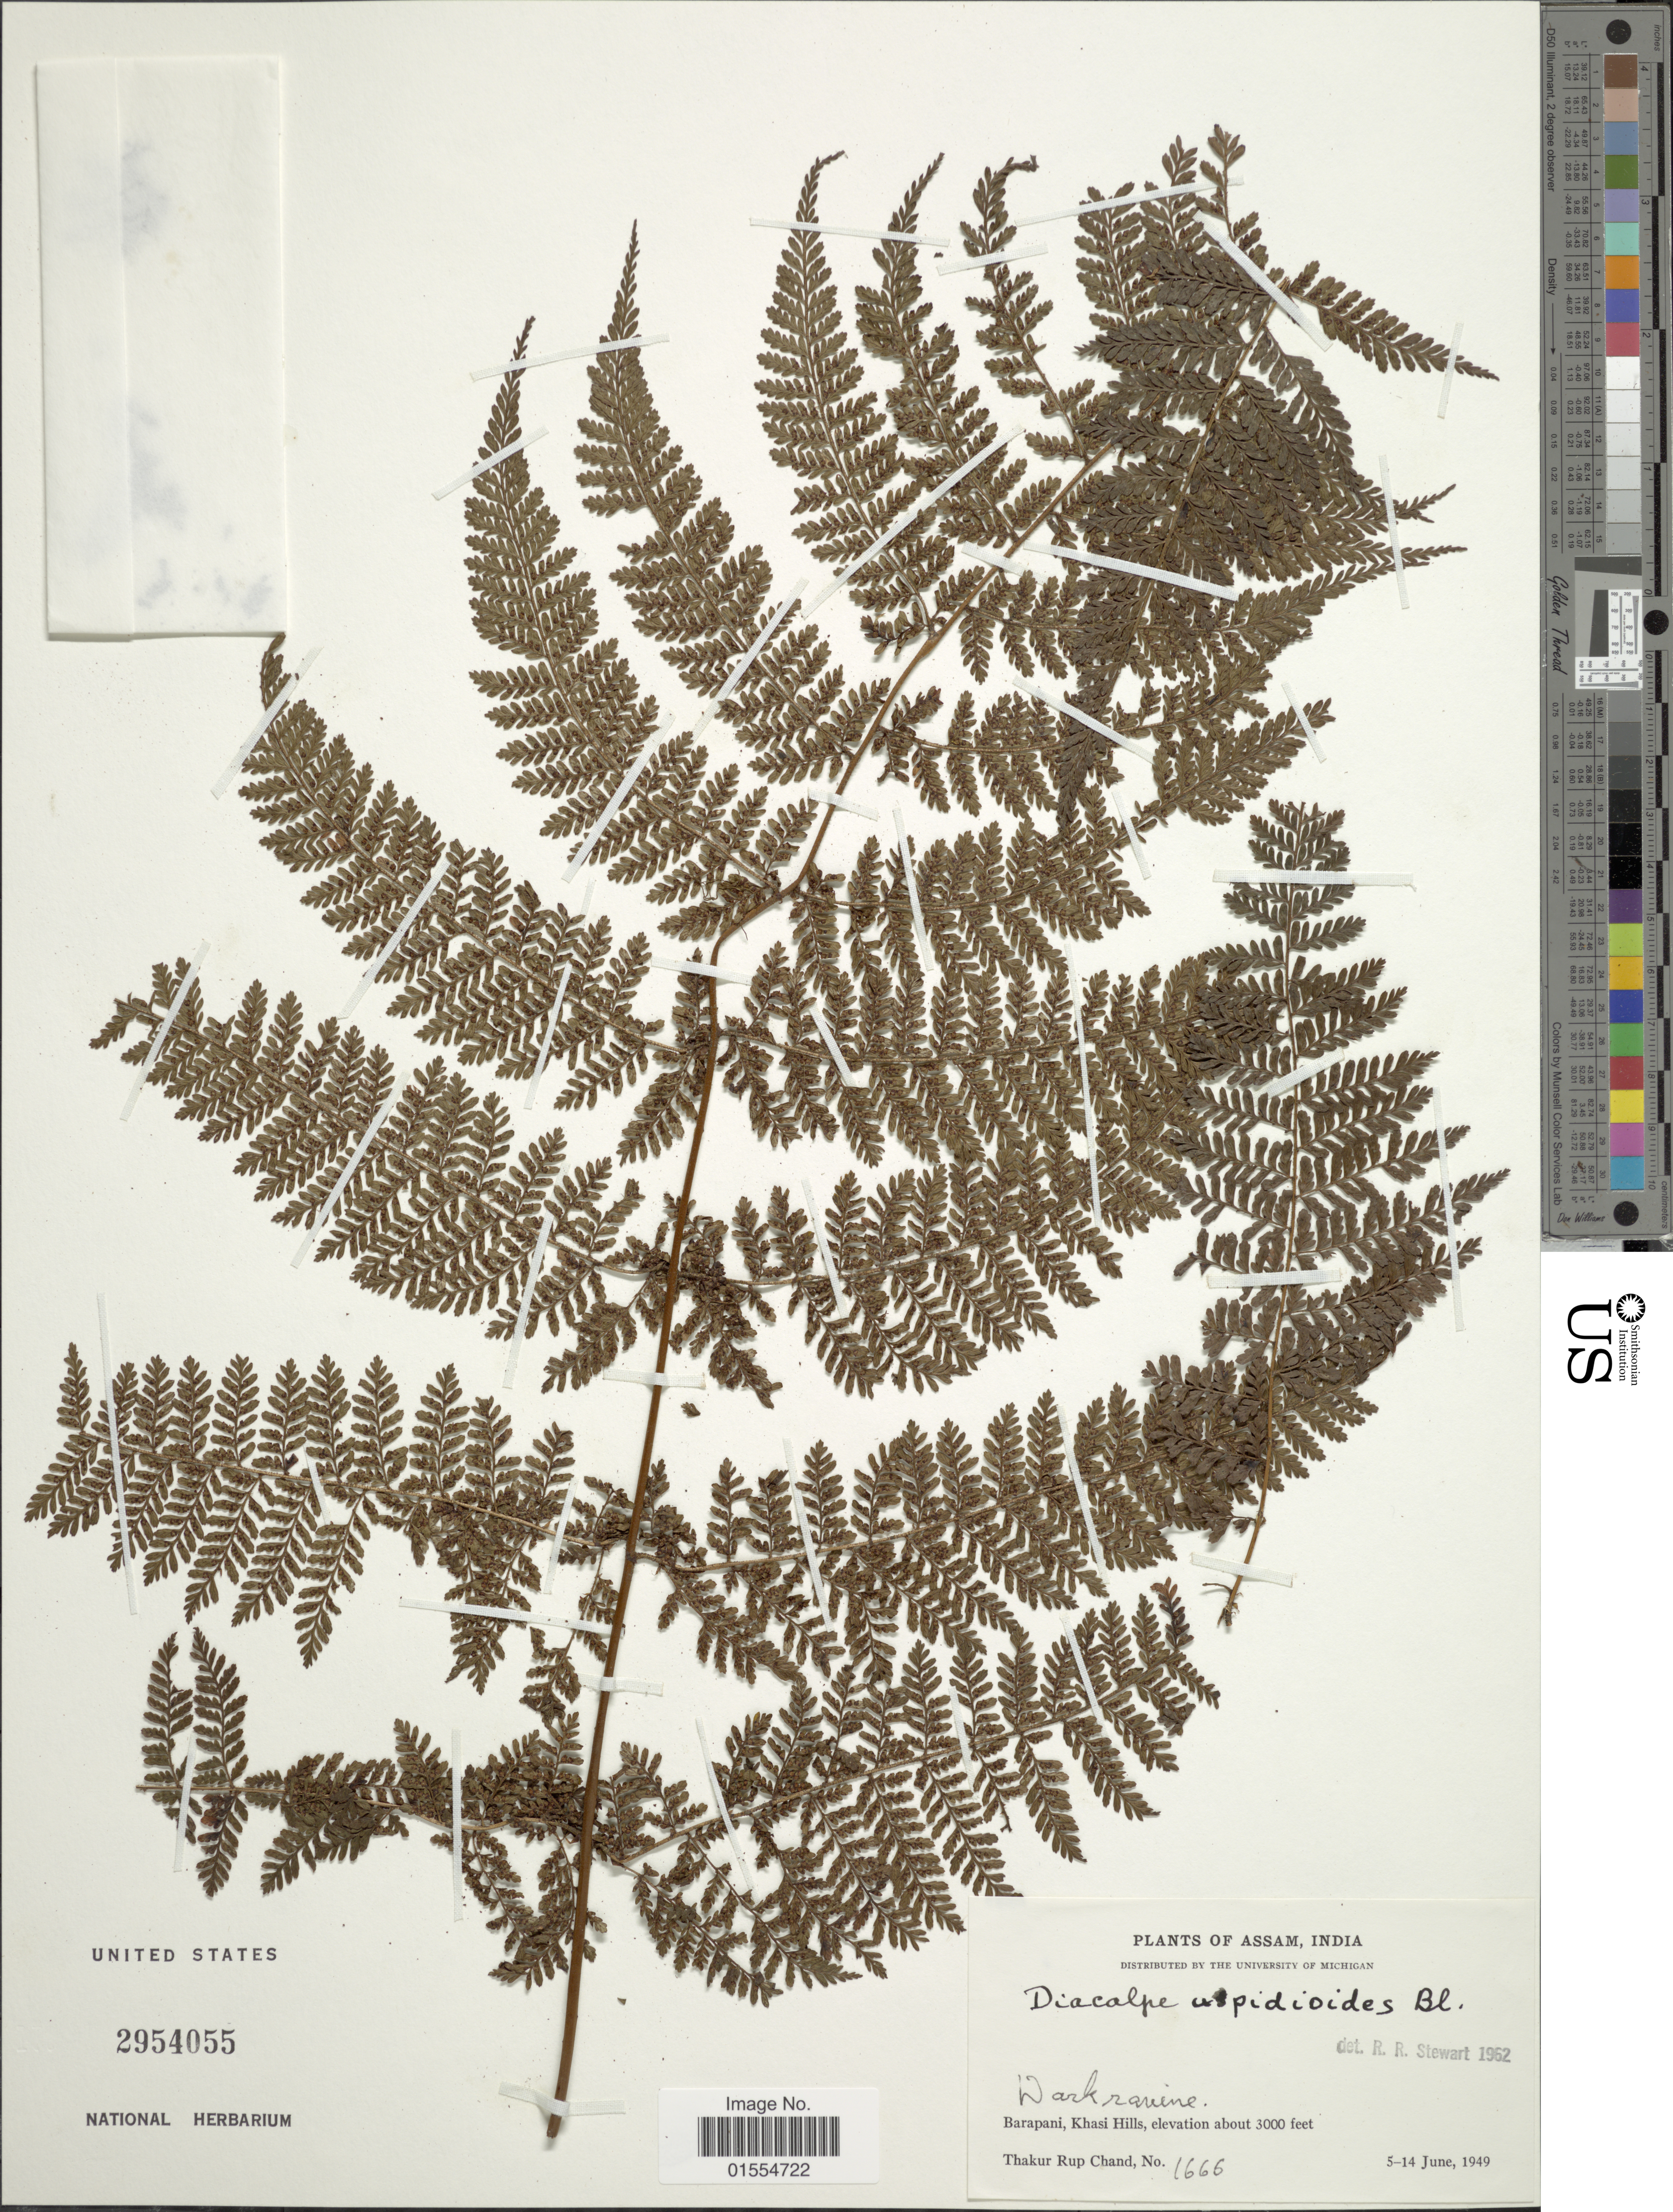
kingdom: Plantae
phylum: Tracheophyta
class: Polypodiopsida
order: Polypodiales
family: Dryopteridaceae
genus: Dryopteris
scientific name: Dryopteris pseudocaenopteris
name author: (Kunze) Li Bing Zhang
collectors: T. R. Chand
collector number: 1666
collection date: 1949-06-05/1949-06-14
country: India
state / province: Meghalaya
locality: Assam, India, Barapani, Khasi Hills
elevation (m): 914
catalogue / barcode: US 2954055